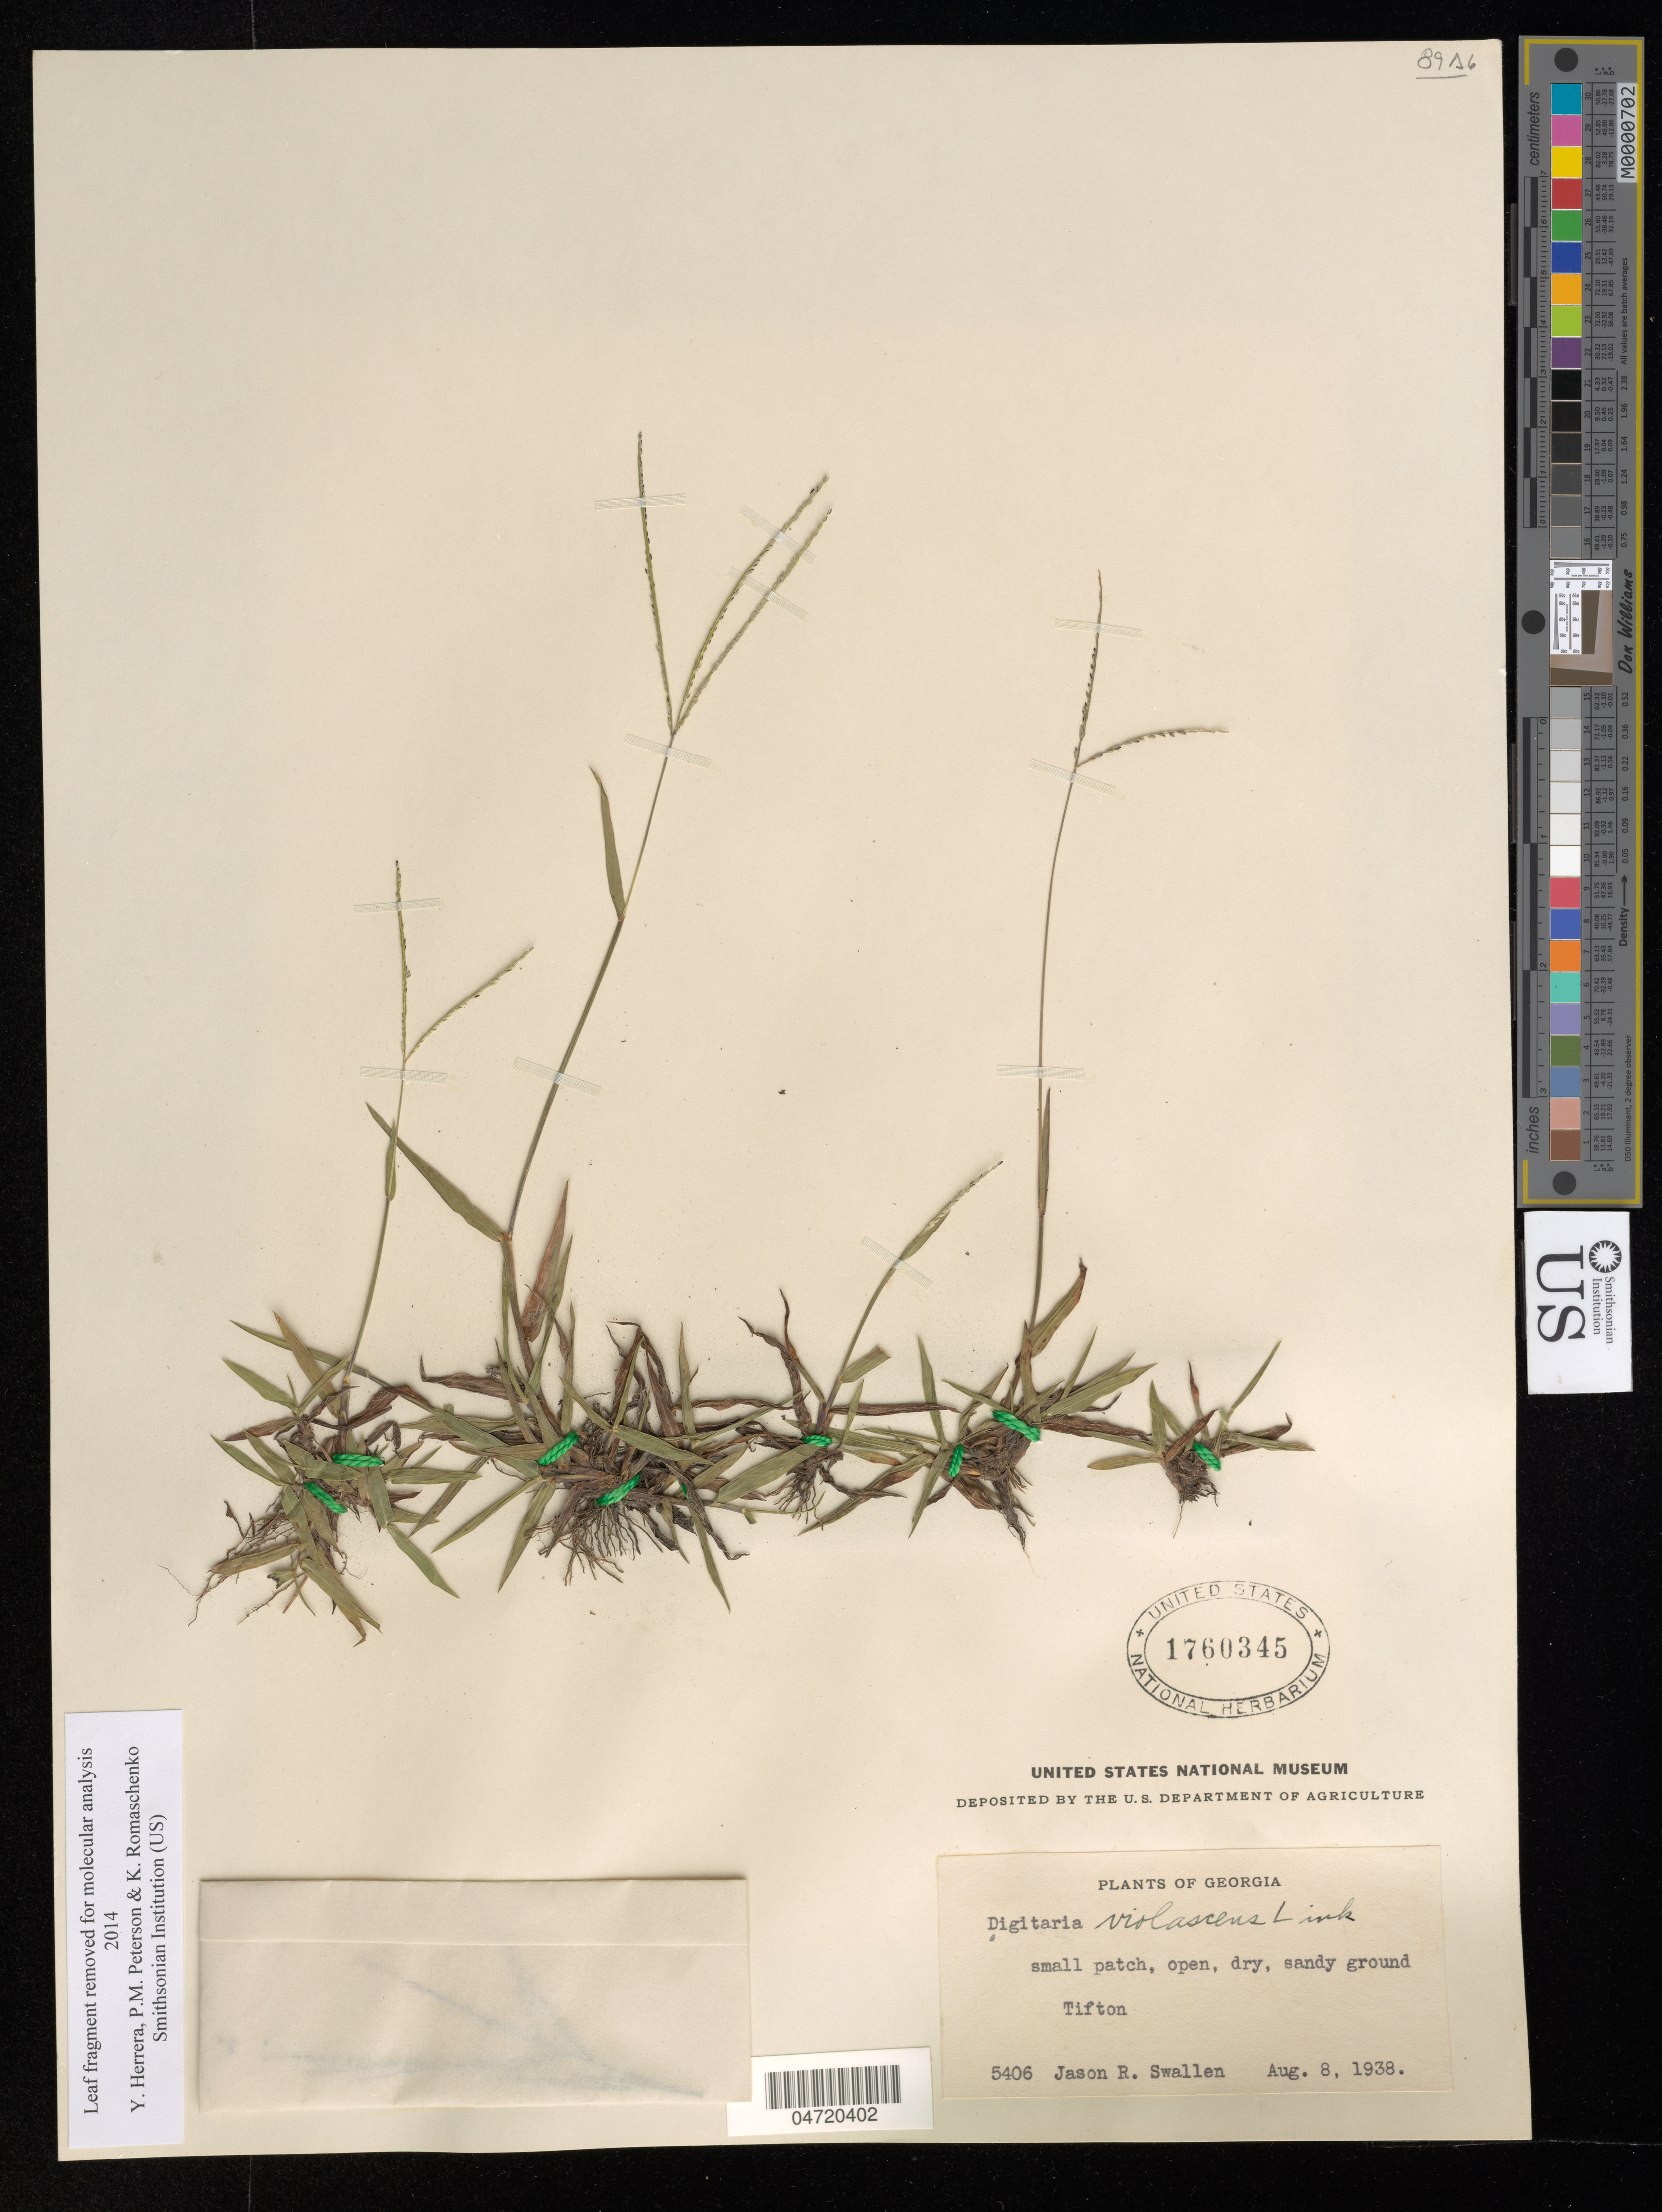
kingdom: Plantae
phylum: Tracheophyta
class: Liliopsida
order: Poales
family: Poaceae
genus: Digitaria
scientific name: Digitaria violascens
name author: Link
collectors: J. R. Swallen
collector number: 5406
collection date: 1938-08-08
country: United States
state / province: Georgia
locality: Tifton.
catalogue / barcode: US 1760345